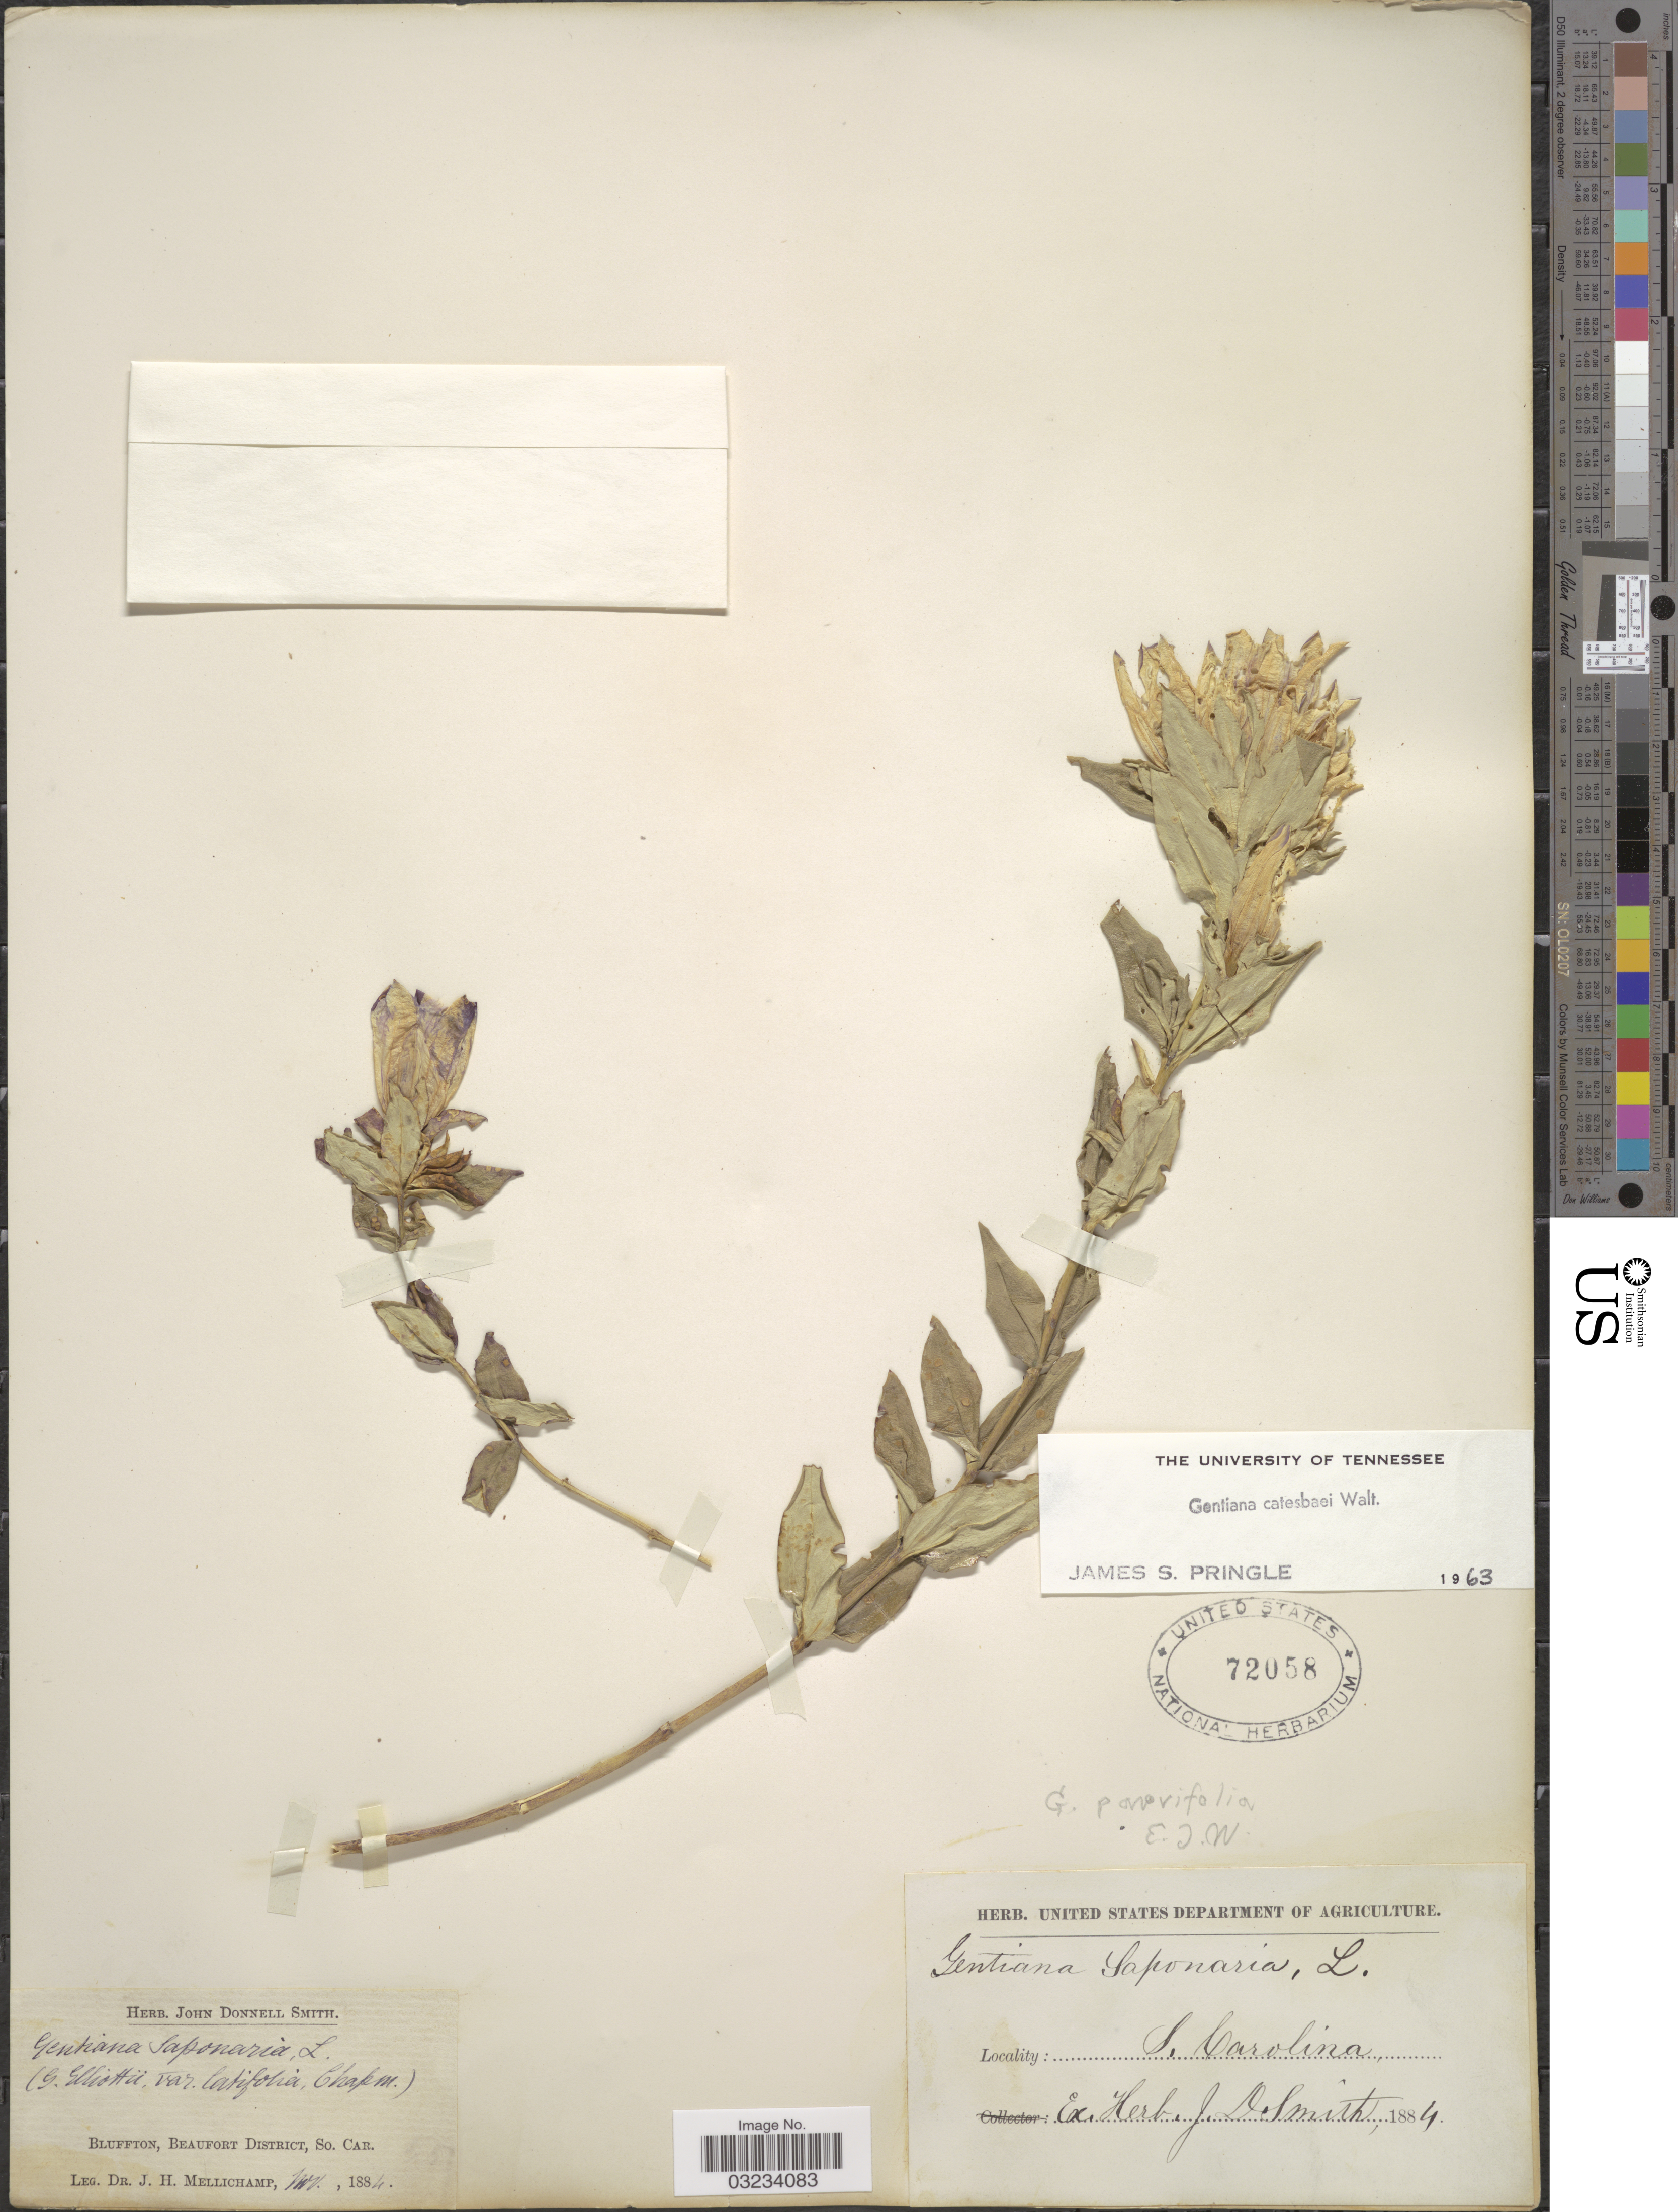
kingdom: Plantae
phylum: Tracheophyta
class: Magnoliopsida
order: Gentianales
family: Gentianaceae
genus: Gentiana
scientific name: Gentiana catesbaei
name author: Walter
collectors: J. H. Mellichamp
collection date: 1884-11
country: United States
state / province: South Carolina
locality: Bluffton, Beaufort District.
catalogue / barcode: US 72058